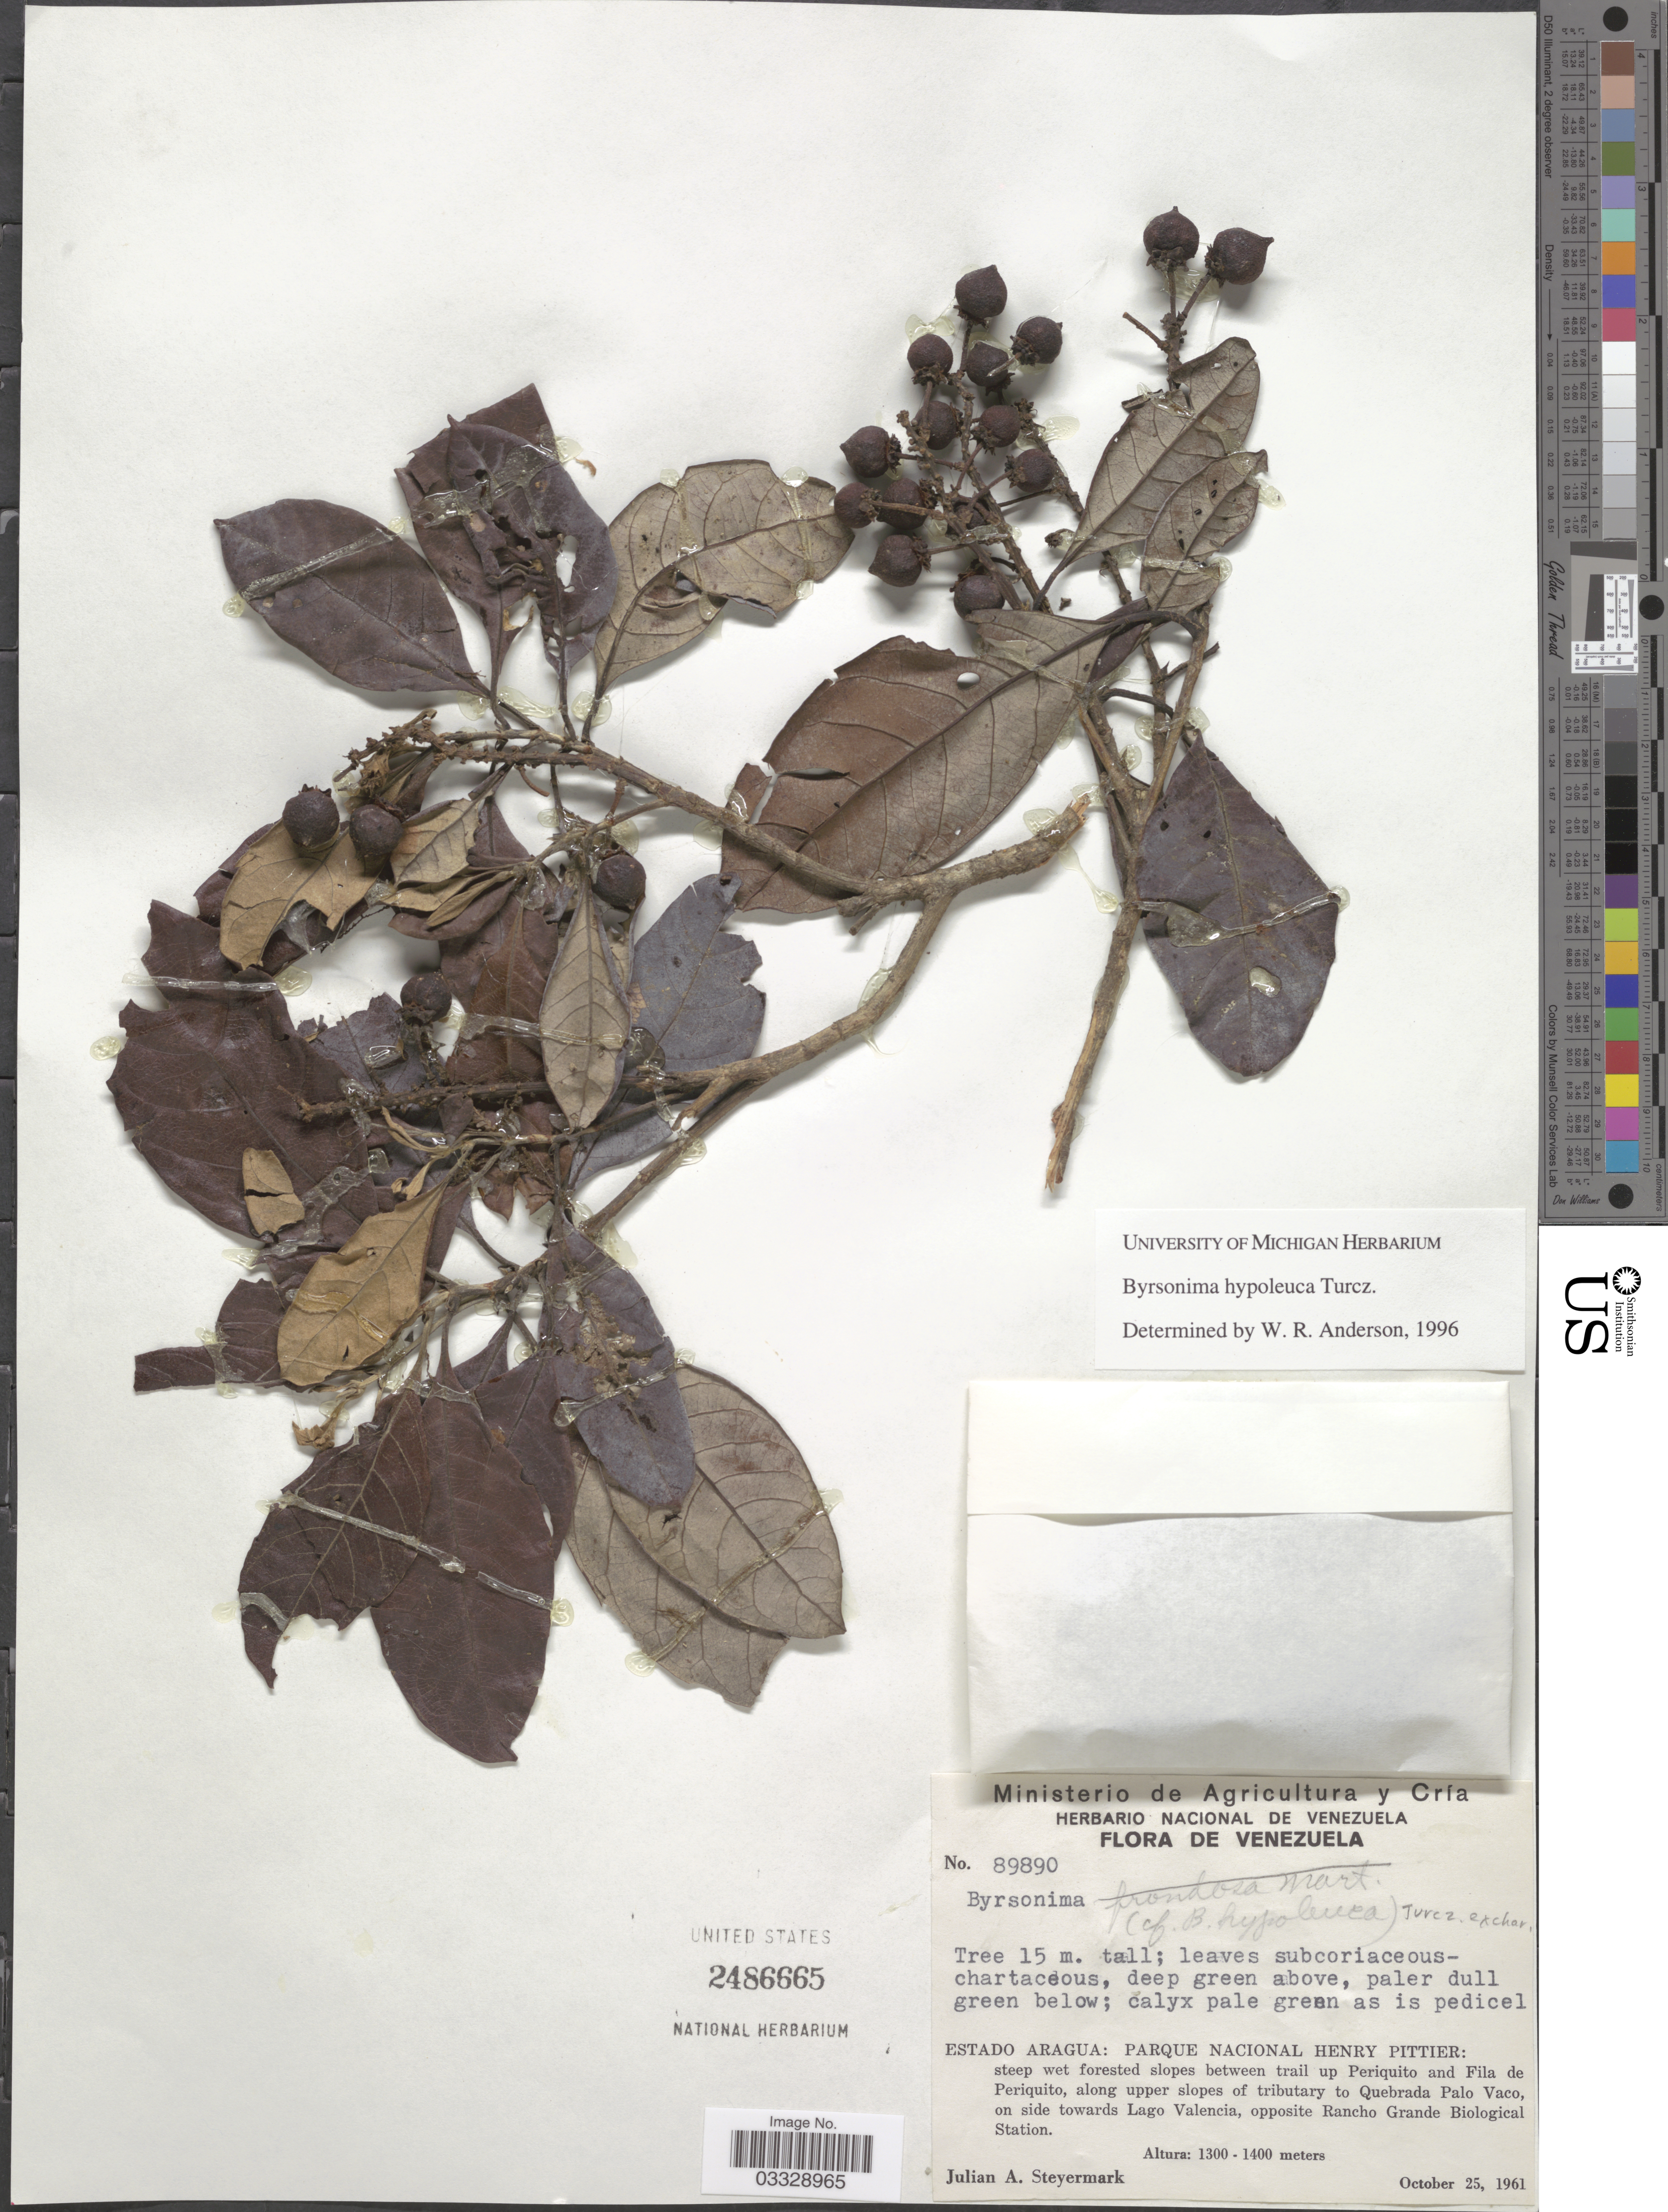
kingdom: Plantae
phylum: Tracheophyta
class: Magnoliopsida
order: Malpighiales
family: Malpighiaceae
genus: Byrsonima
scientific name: Byrsonima hypoleuca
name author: Turcz.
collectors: J. Steyermark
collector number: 89890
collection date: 1961-10-25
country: Venezuela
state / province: Aragua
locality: Parque Nacional Henry Pittier: steep wet forested slopes between trail up Periquito and Fila de Periquito, along upper slopes of tributary to Quebrada Palo Vaco, on side towards Lago Valencia, opposite Rancho Grande Biological Station.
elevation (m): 1300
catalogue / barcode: US 2486665